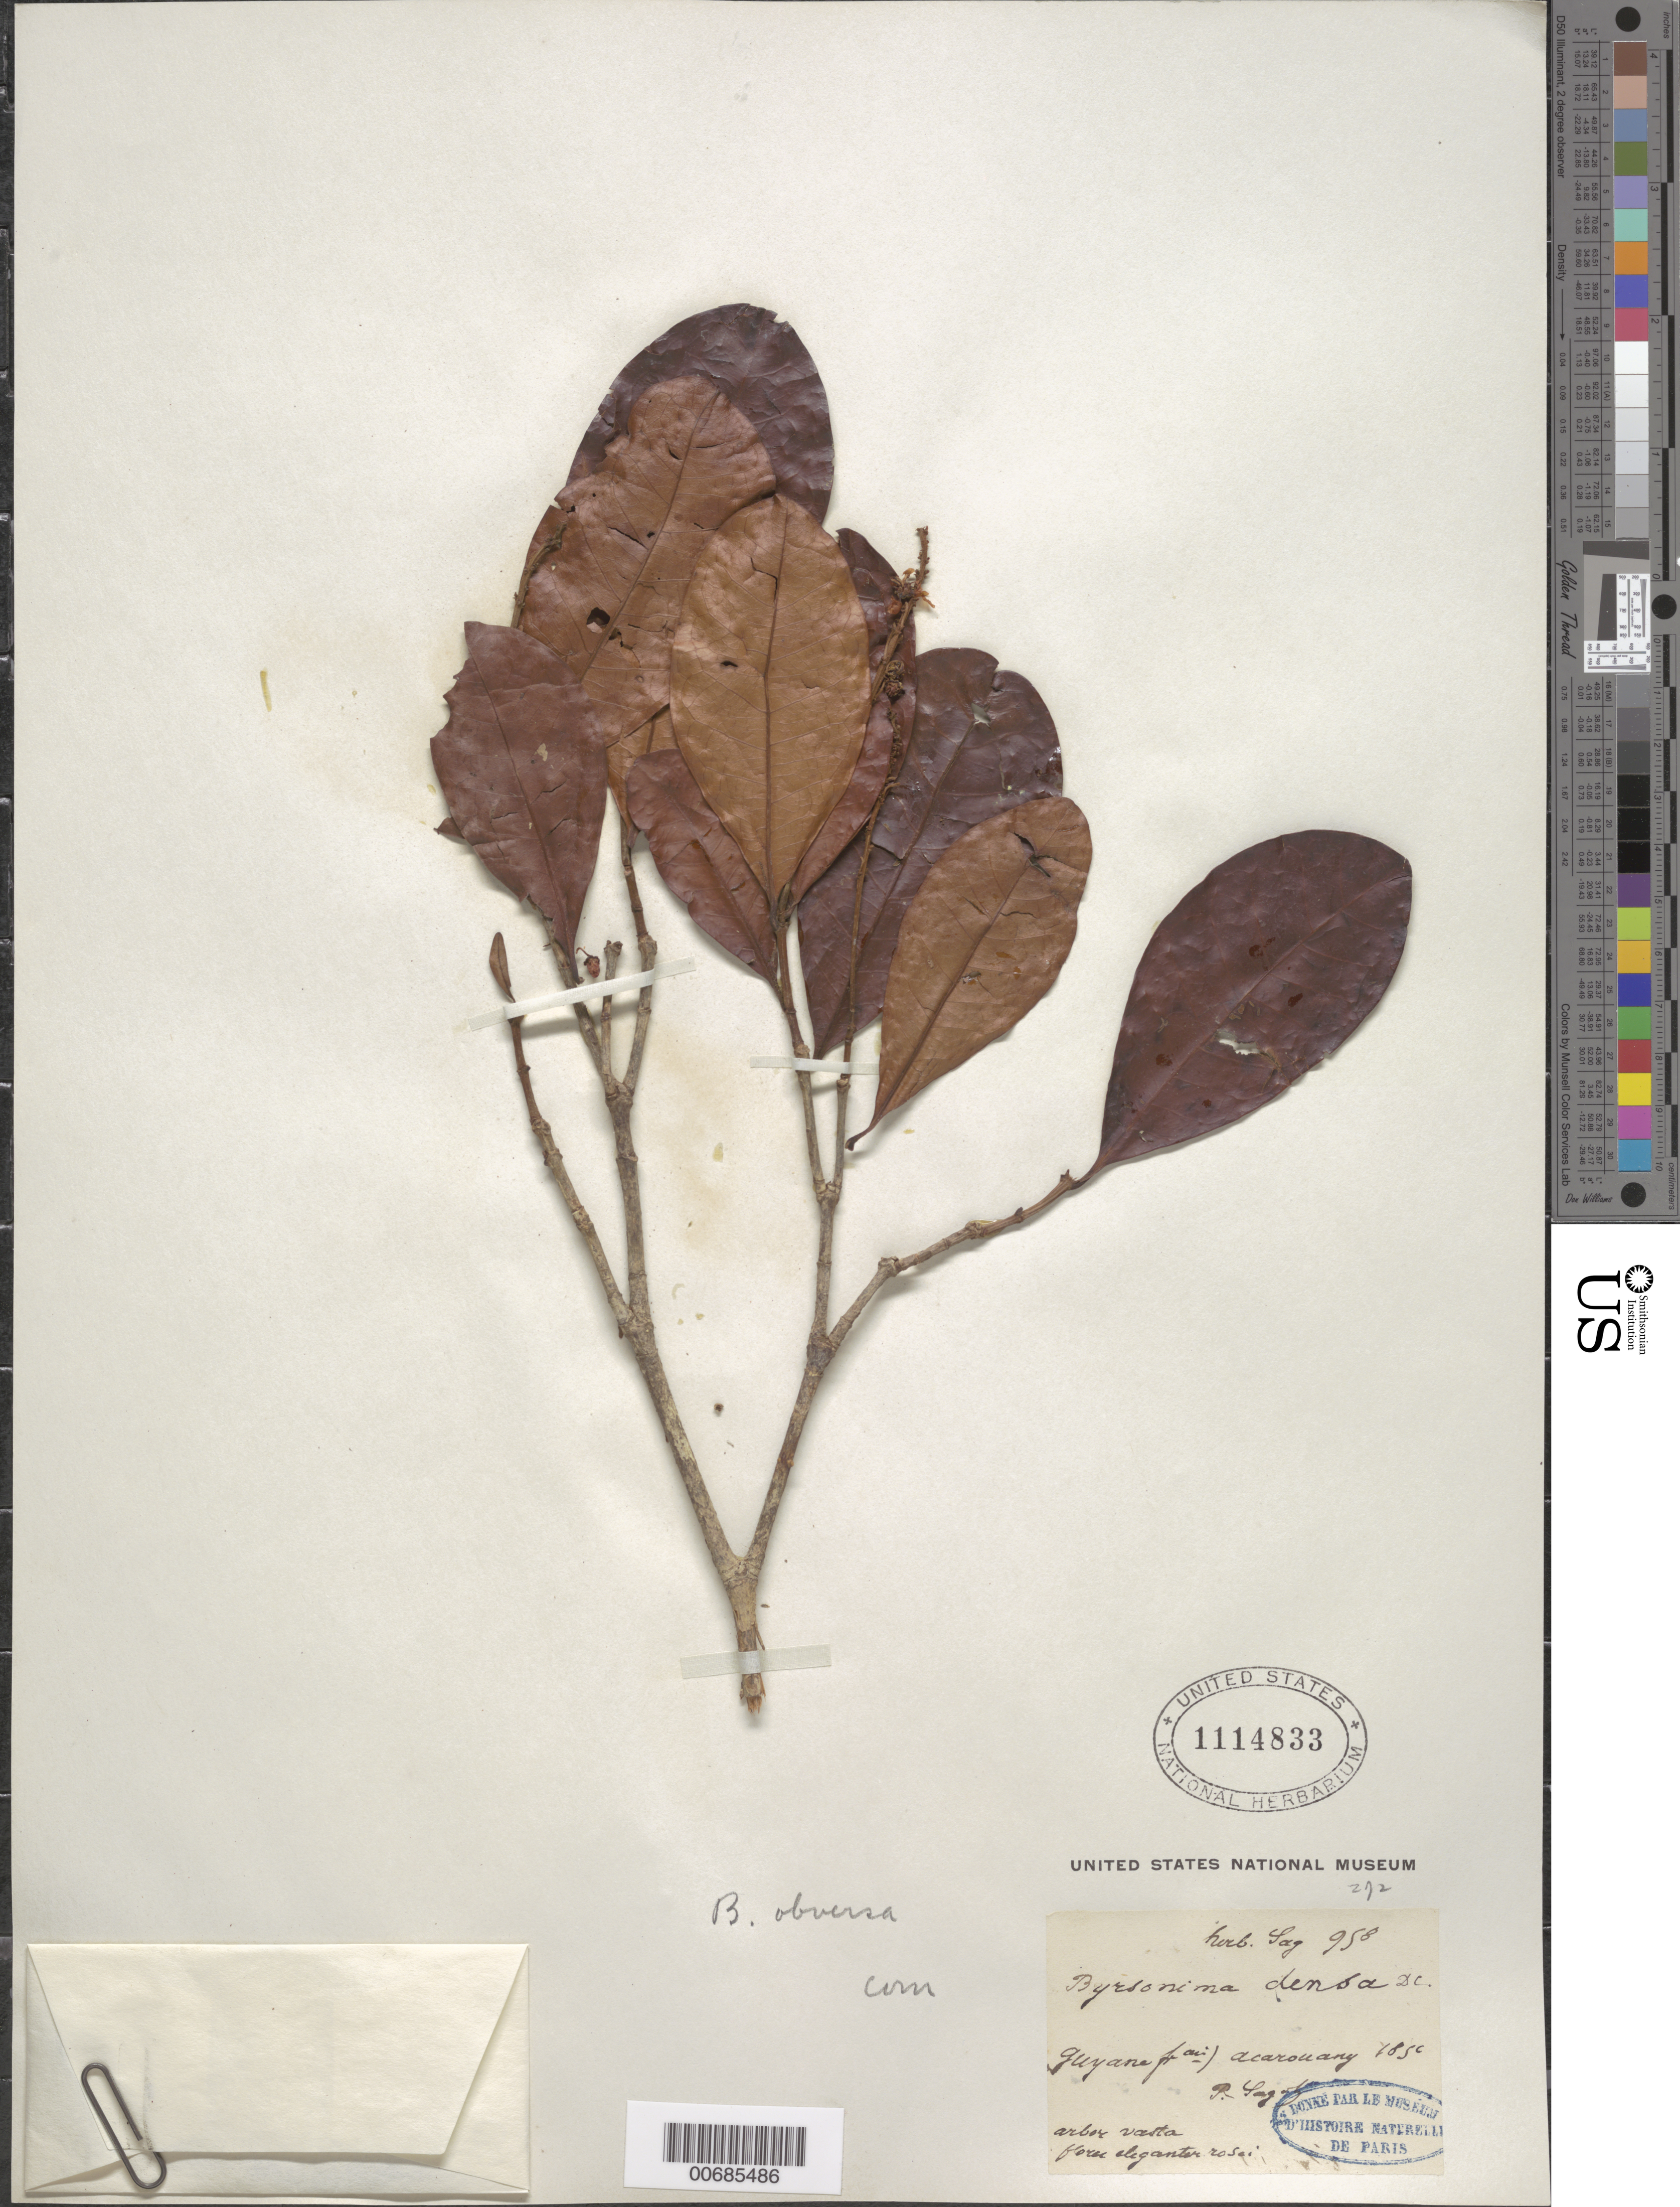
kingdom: Plantae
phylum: Tracheophyta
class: Magnoliopsida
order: Malpighiales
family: Malpighiaceae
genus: Byrsonima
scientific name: Byrsonima obversa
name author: Miq.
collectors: P. Sagot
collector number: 958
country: French Guiana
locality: Guyana frais Acarouany 185c [interpreted].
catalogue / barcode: US 1114833